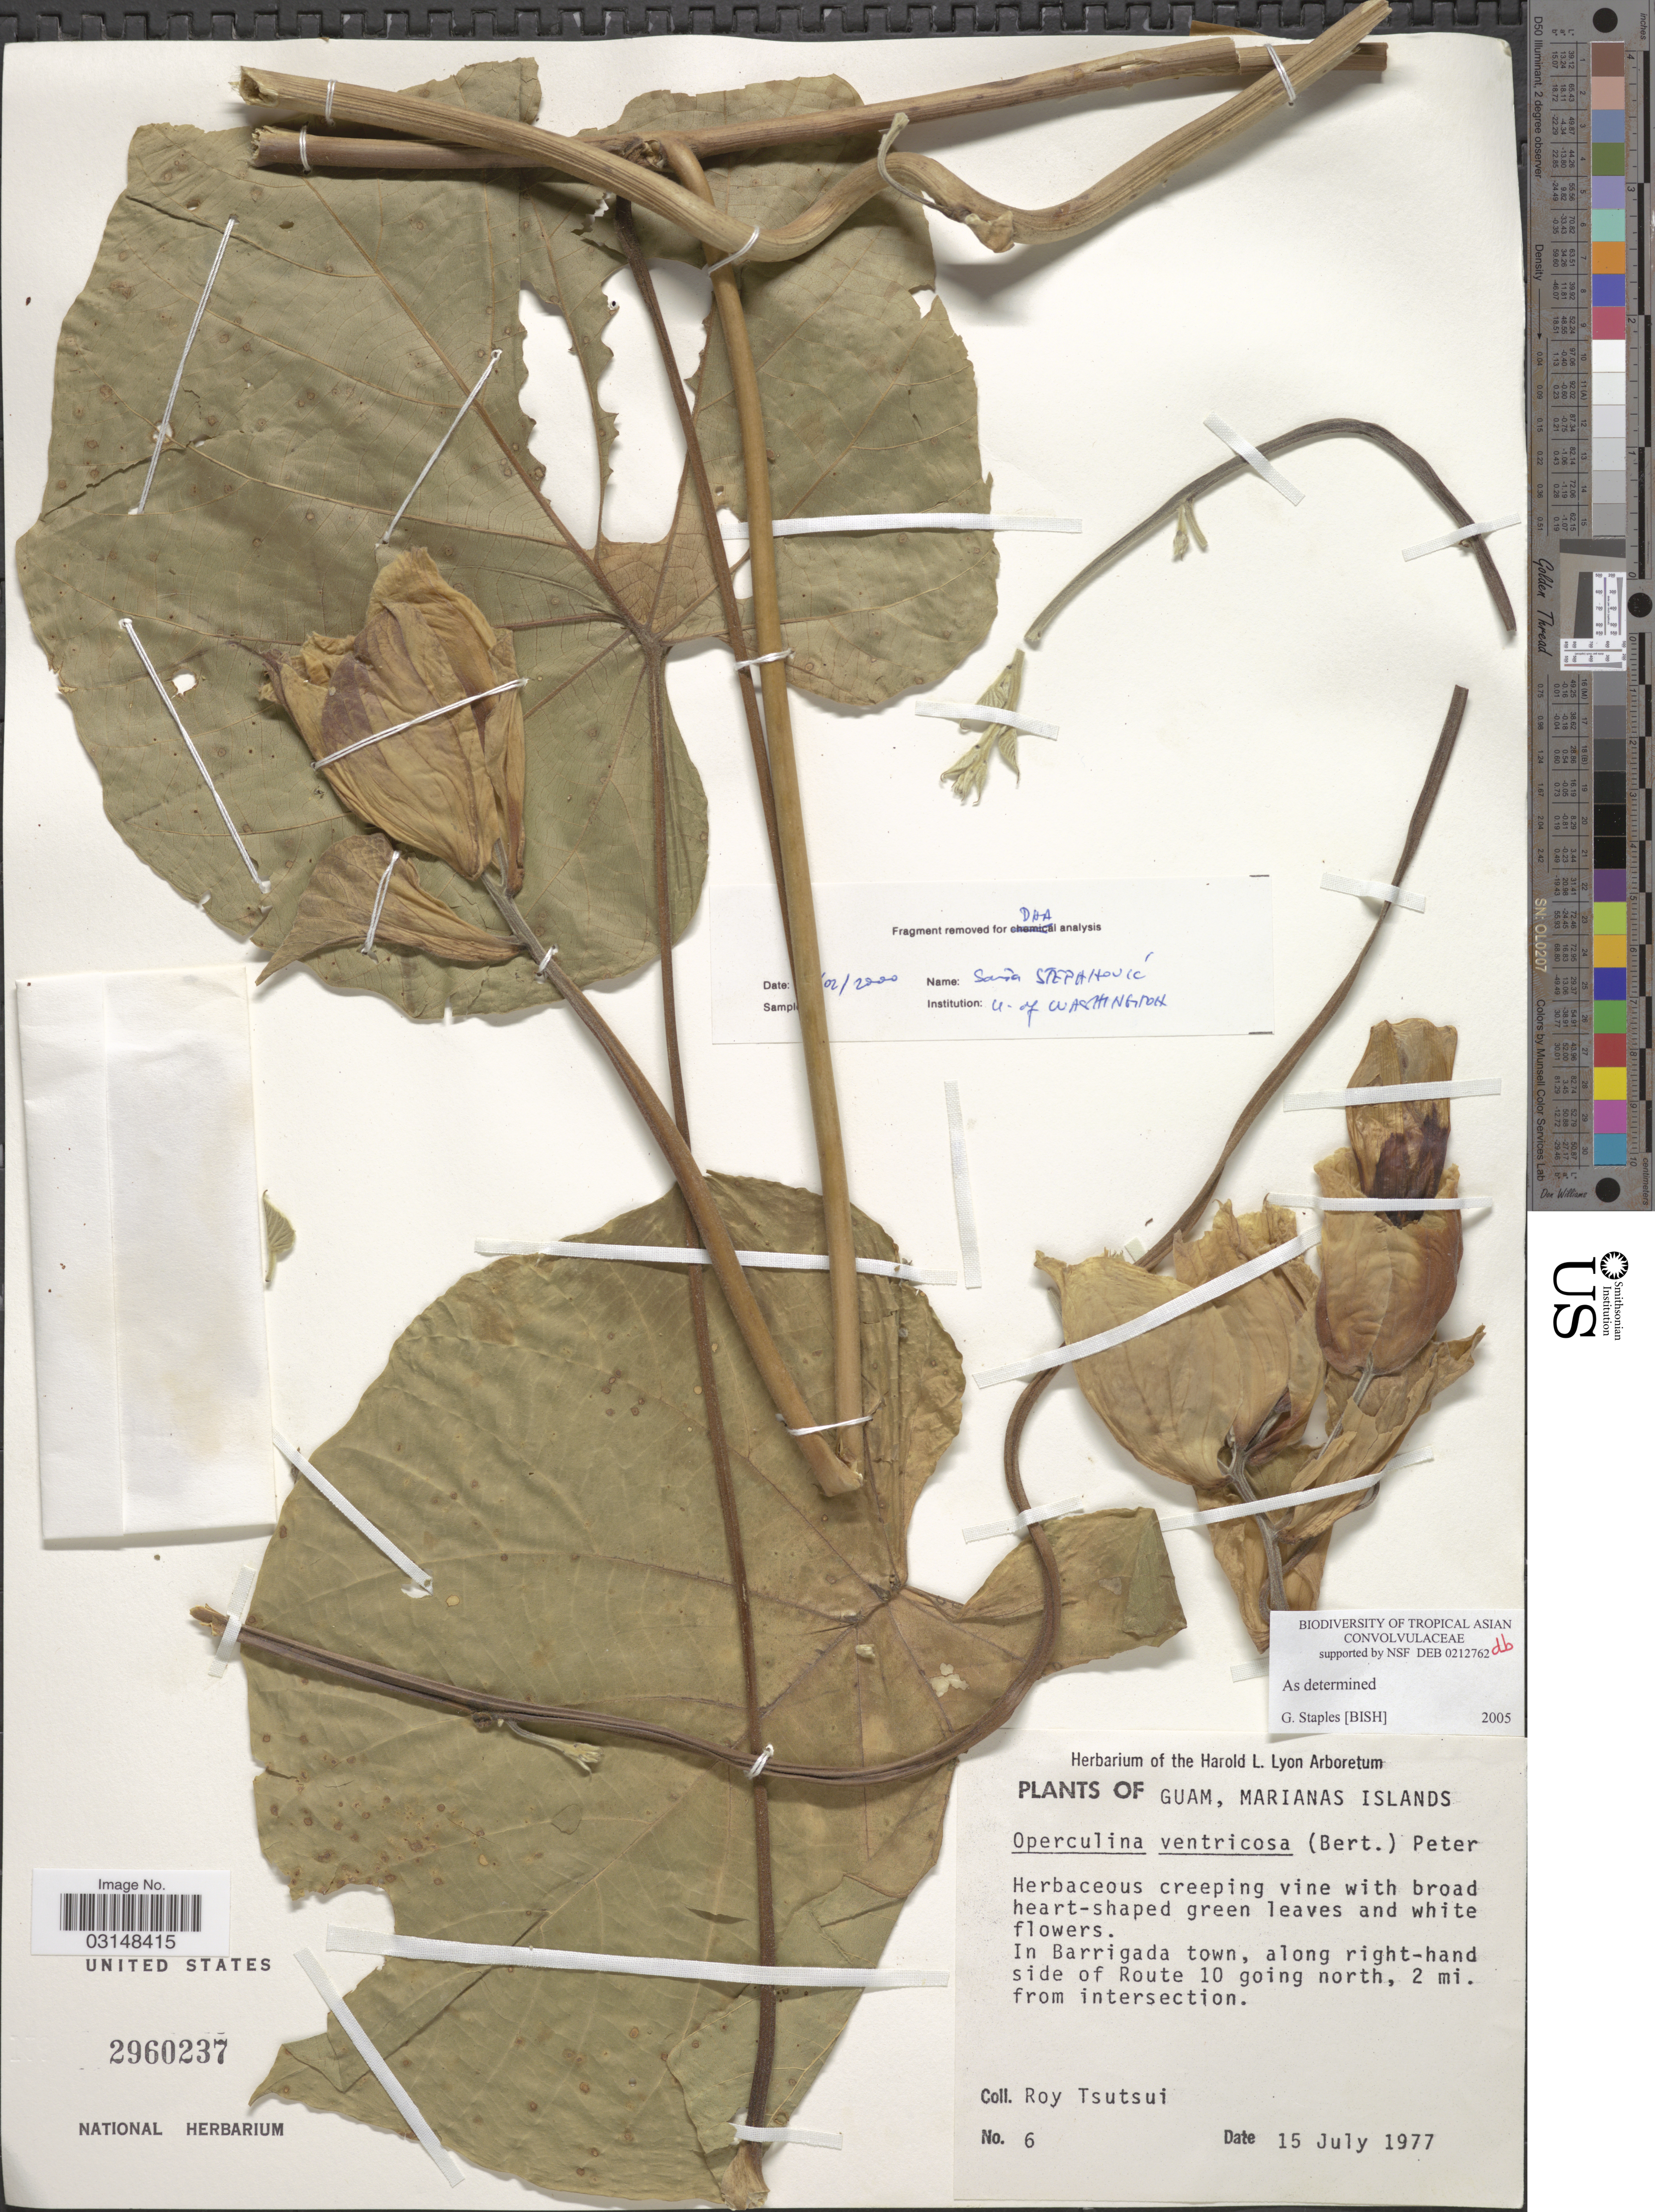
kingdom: Plantae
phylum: Tracheophyta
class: Magnoliopsida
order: Solanales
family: Convolvulaceae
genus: Operculina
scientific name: Operculina ventricosa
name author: (Aubl.) Barb. Rodr.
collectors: R. Tsutsui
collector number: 6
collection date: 1977-07-15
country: Guam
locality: Marianas Islands, In Barrigada town, along right-hand side of Route 10 going north, 2 mi. from intersection.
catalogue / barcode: US 2960237